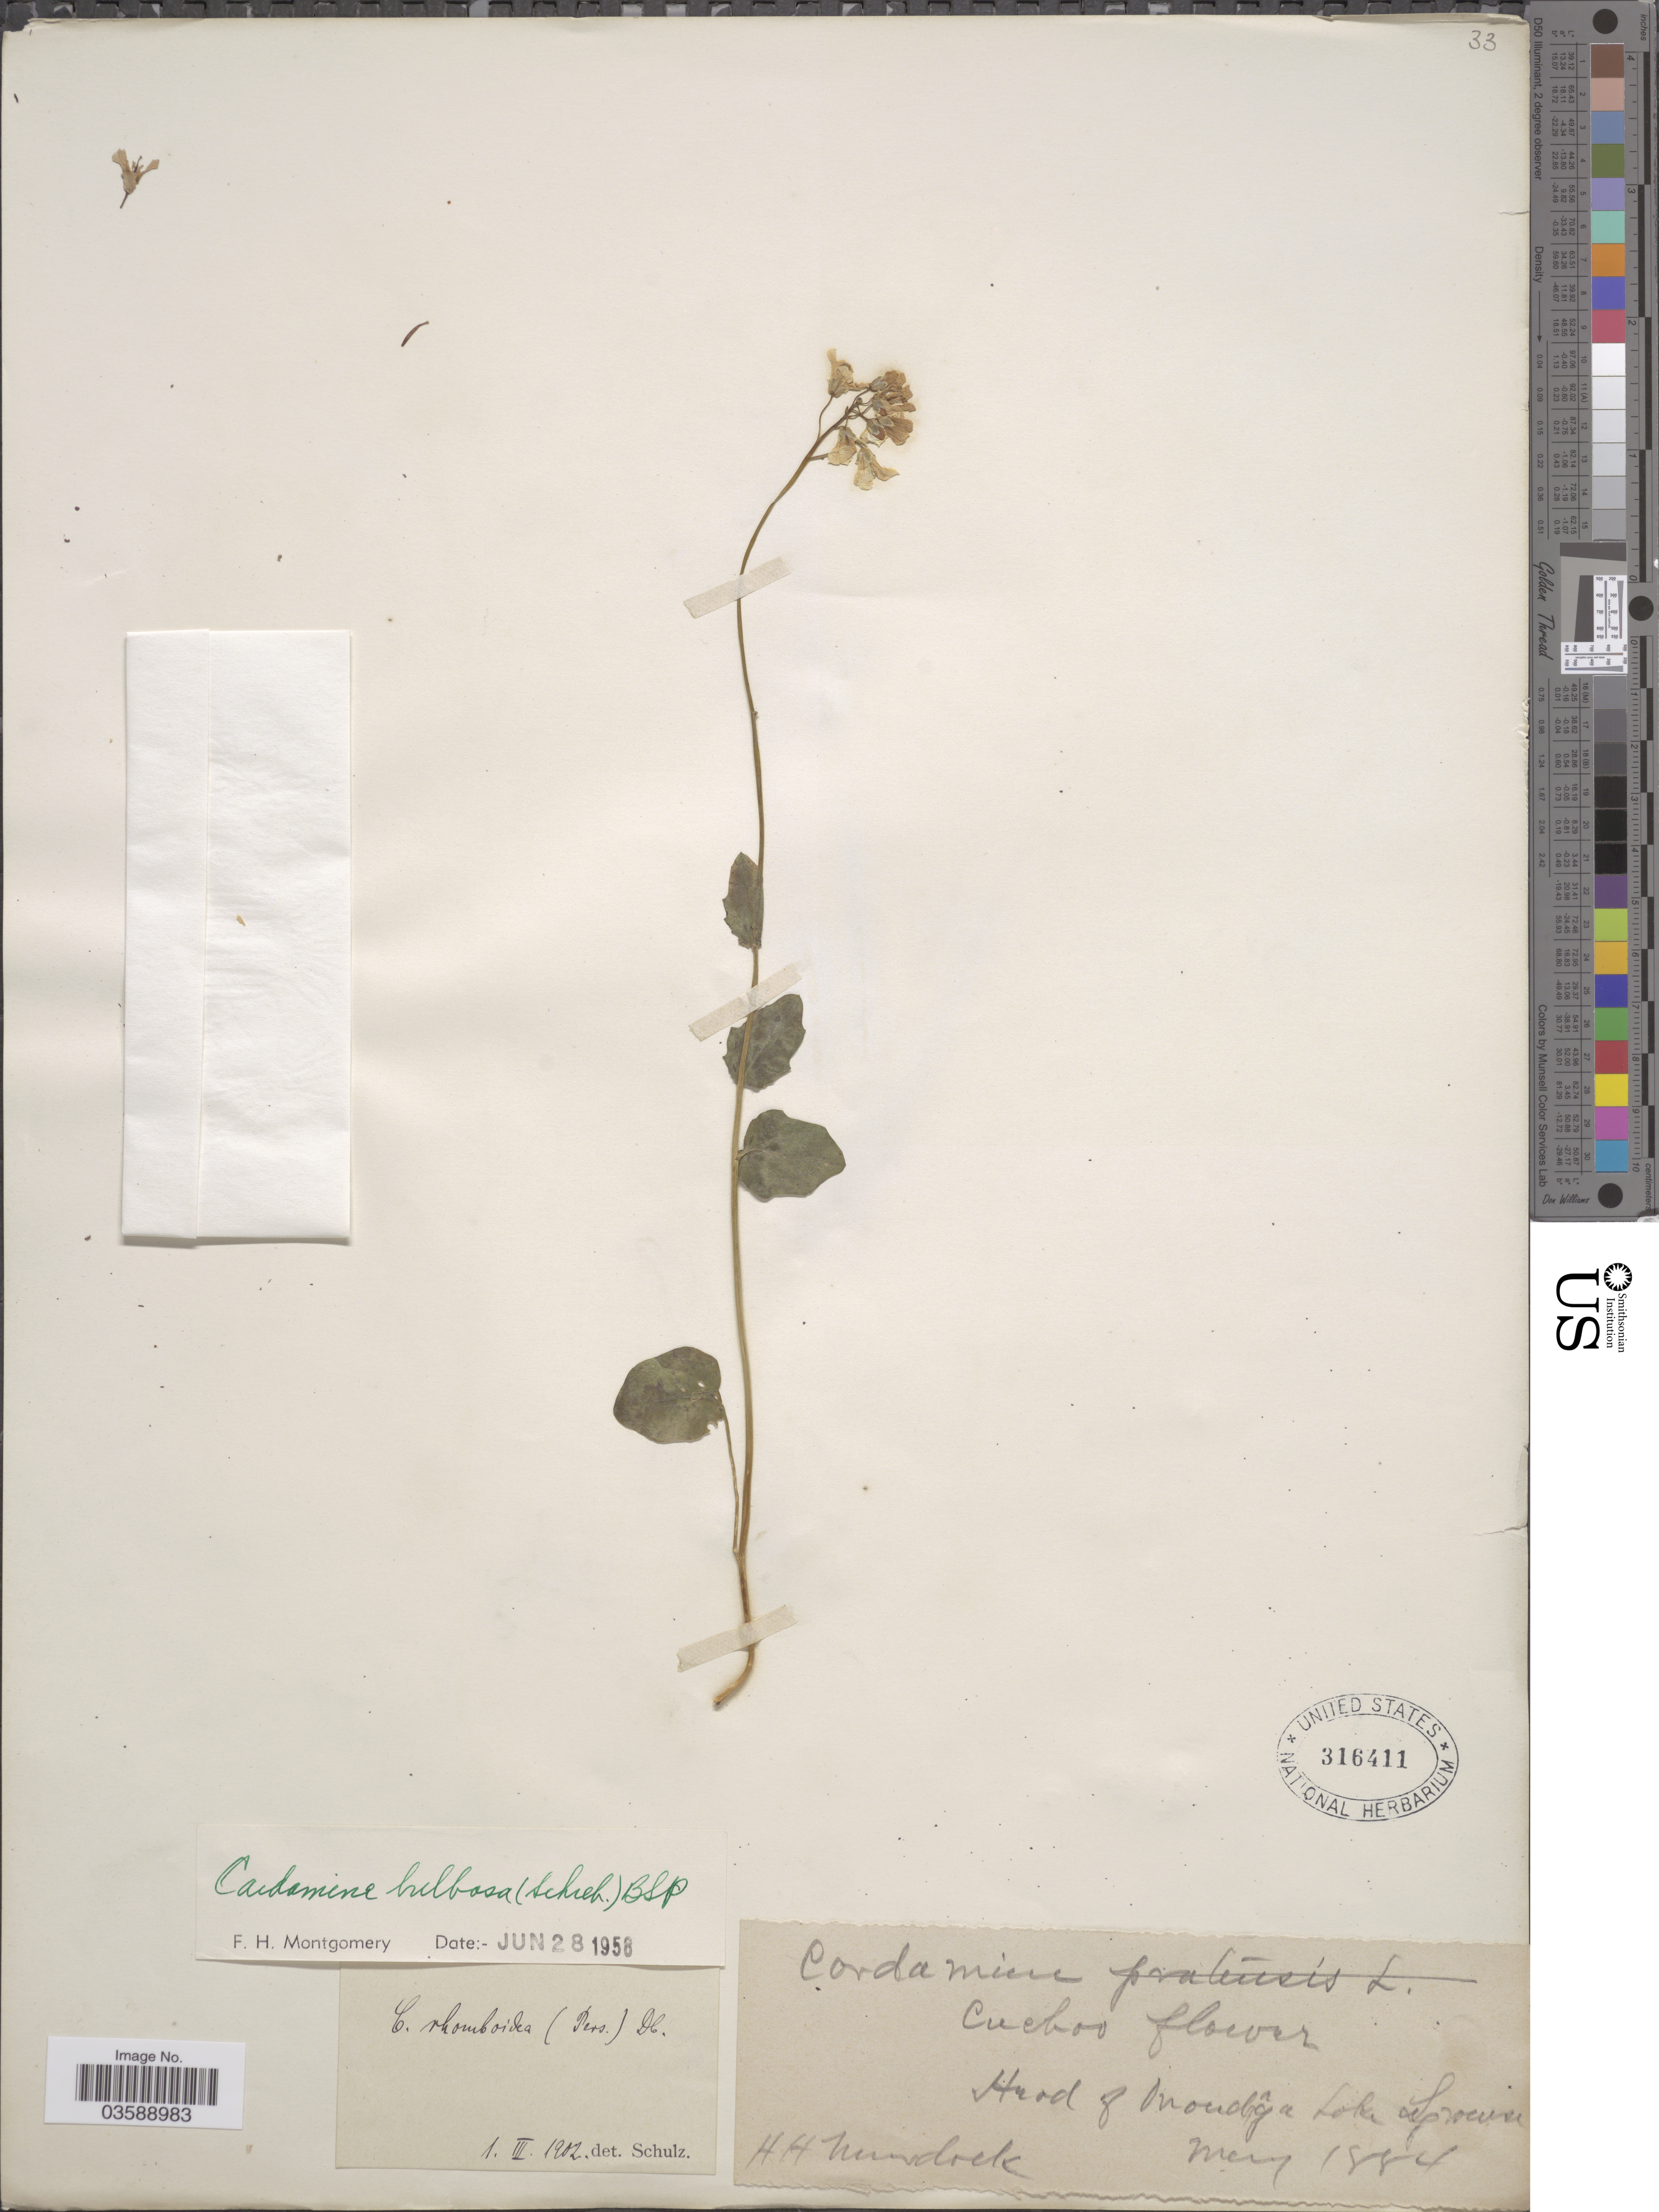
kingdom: Plantae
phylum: Tracheophyta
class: Magnoliopsida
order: Brassicales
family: Brassicaceae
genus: Cardamine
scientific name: Cardamine bulbosa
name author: (Schreb. ex Muhl.) Britton et al.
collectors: H. H. Murdock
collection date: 1884-05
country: United States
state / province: New York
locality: Head of Onoudaga Lake Syracuse.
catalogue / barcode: US 316411